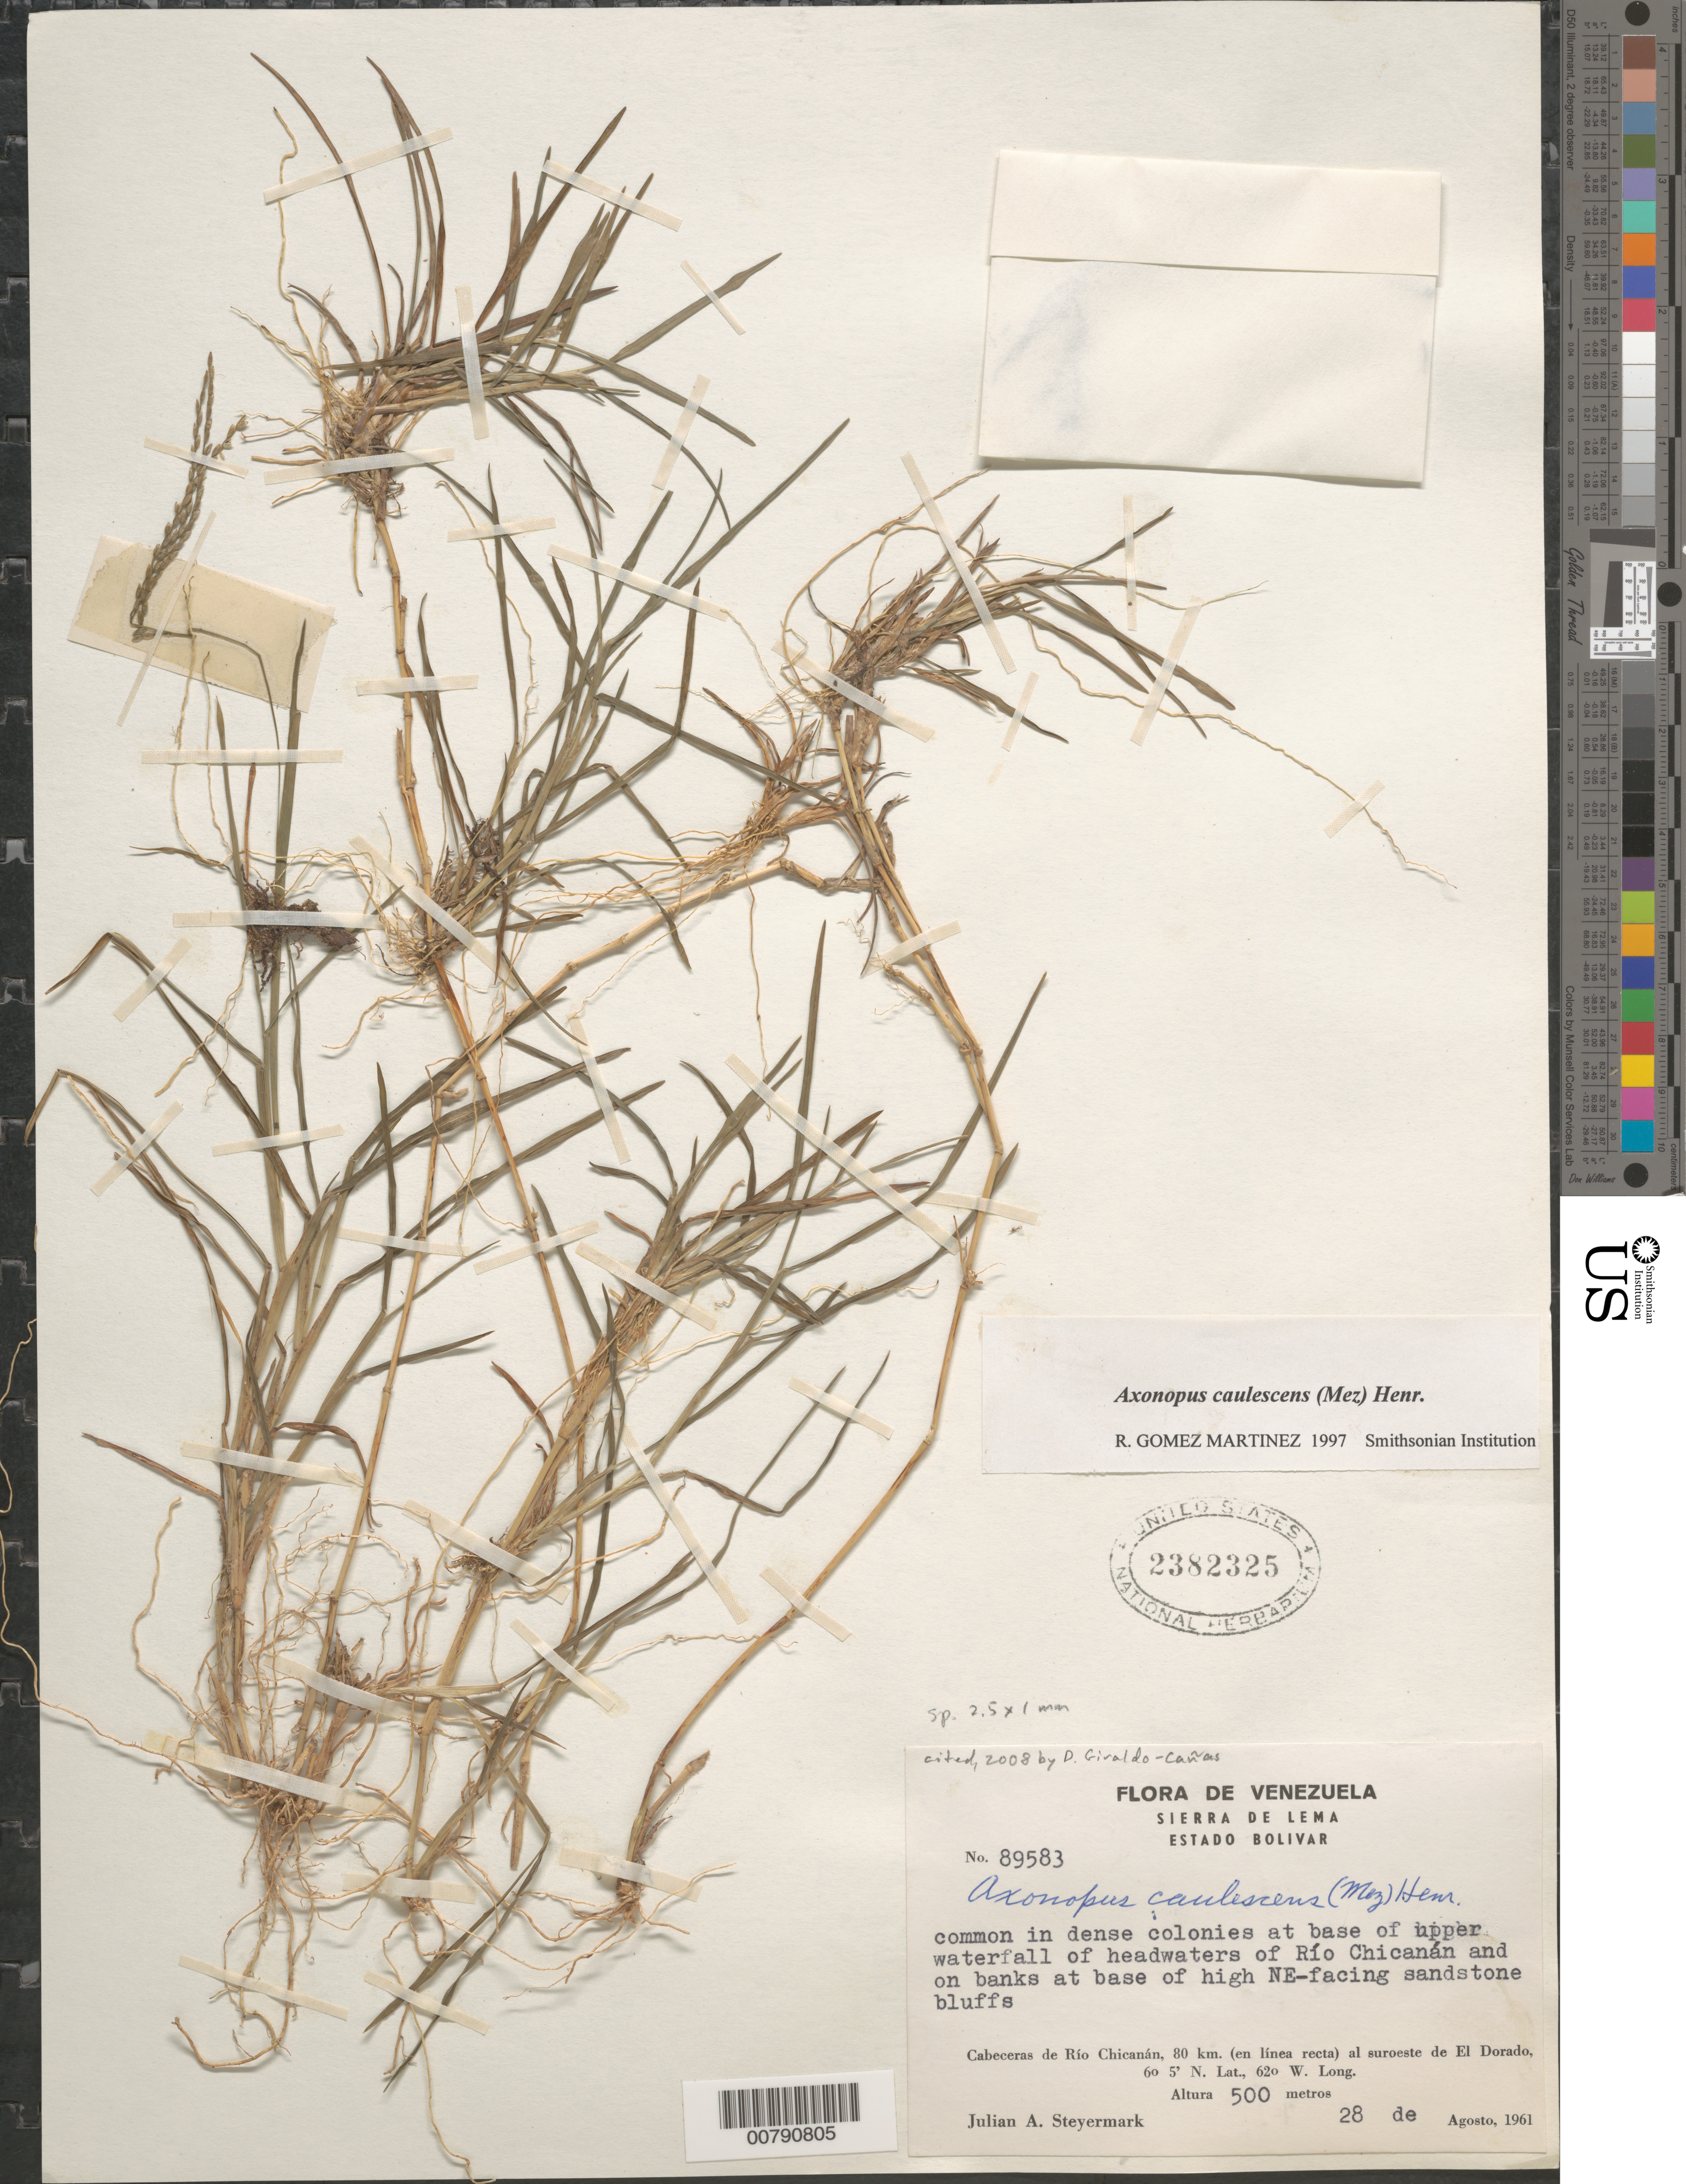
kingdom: Plantae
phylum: Tracheophyta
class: Liliopsida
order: Poales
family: Poaceae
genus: Axonopus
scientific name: Axonopus caulescens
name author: (Mez) Henrickson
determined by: Gomez Martinez, R.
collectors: J. Steyermark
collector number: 89583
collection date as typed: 28-Aug-61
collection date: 1961-08-28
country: Venezuela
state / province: Bolívar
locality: Sierra de Lema, Cabeceras de Río Chicanán, 80 km in straight line to SW of El Dorado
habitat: Base of upper waterfall of headwaters and on banks at base of high NE-facing sandstone bluffs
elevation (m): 500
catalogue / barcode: US 2382325